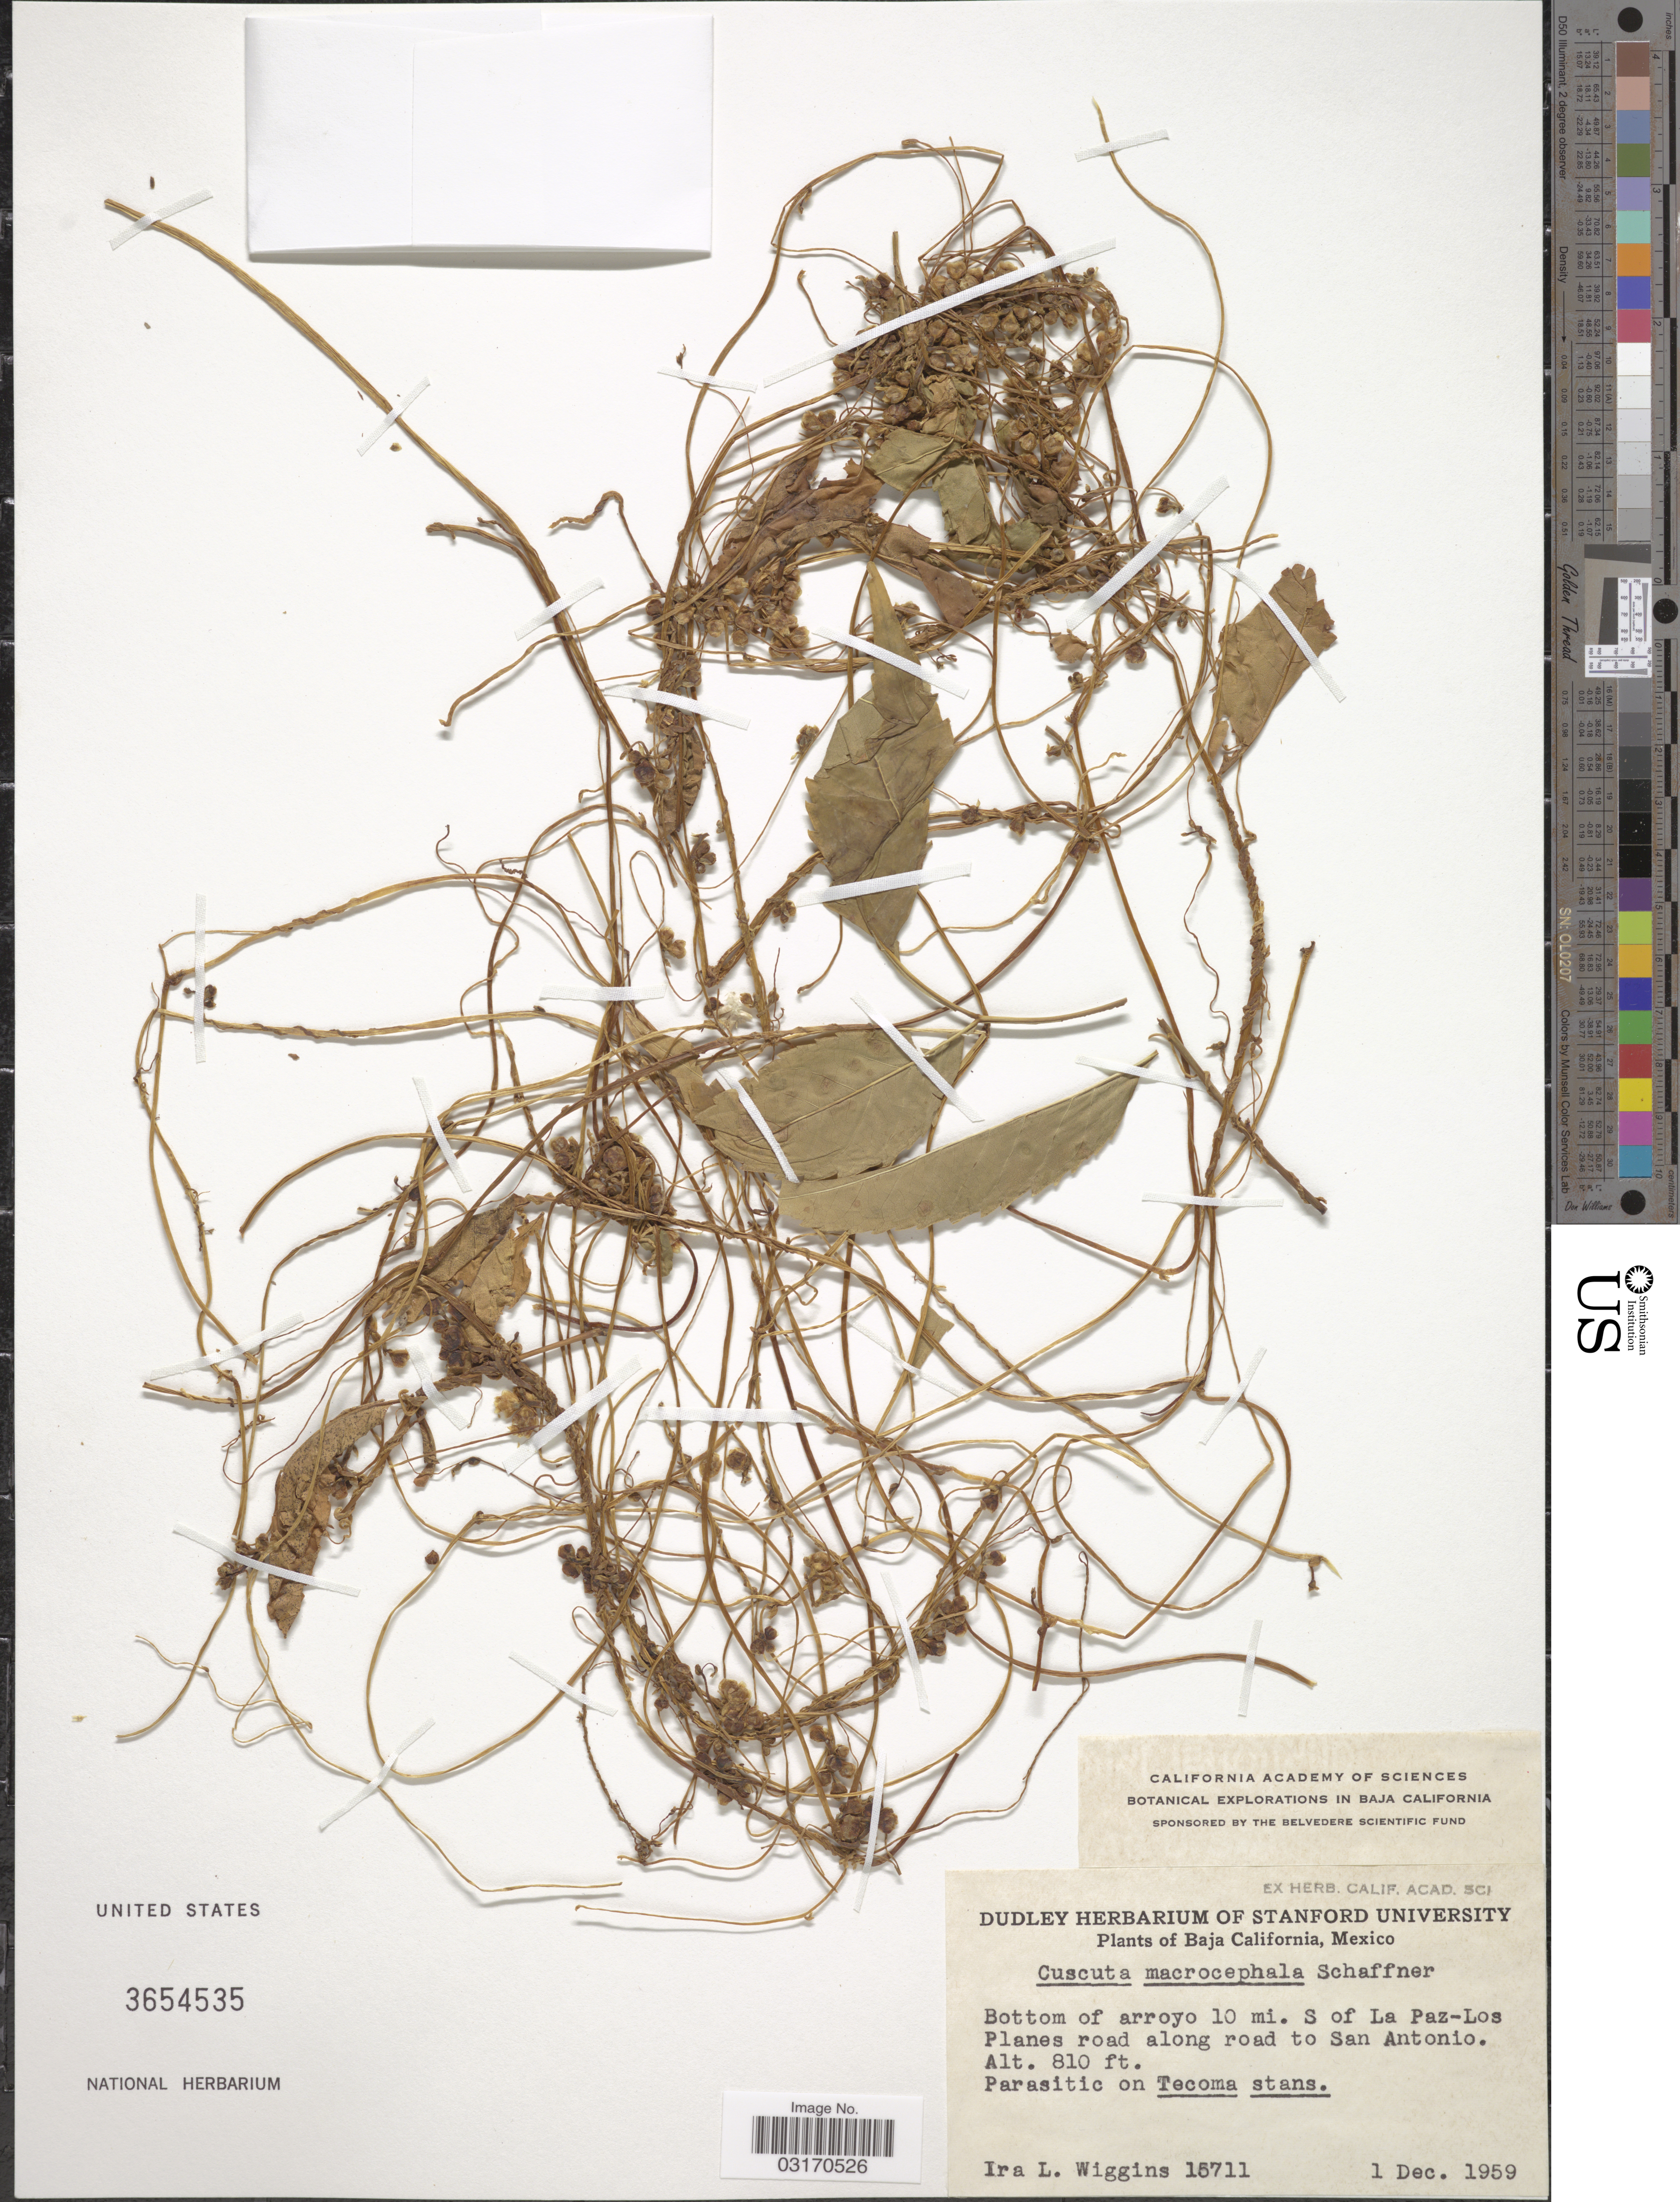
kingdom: Plantae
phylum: Tracheophyta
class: Magnoliopsida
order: Solanales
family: Convolvulaceae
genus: Cuscuta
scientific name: Cuscuta macrocephala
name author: W. Schaffn. ex Yunck.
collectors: I. L. Wiggins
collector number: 15711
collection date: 1959-12-01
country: Mexico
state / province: Baja California Sur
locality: Bottom of arroyo 10 mi. S of La Paz-Los. Planes road along road to San Antonio.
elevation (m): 247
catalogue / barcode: US 3654535